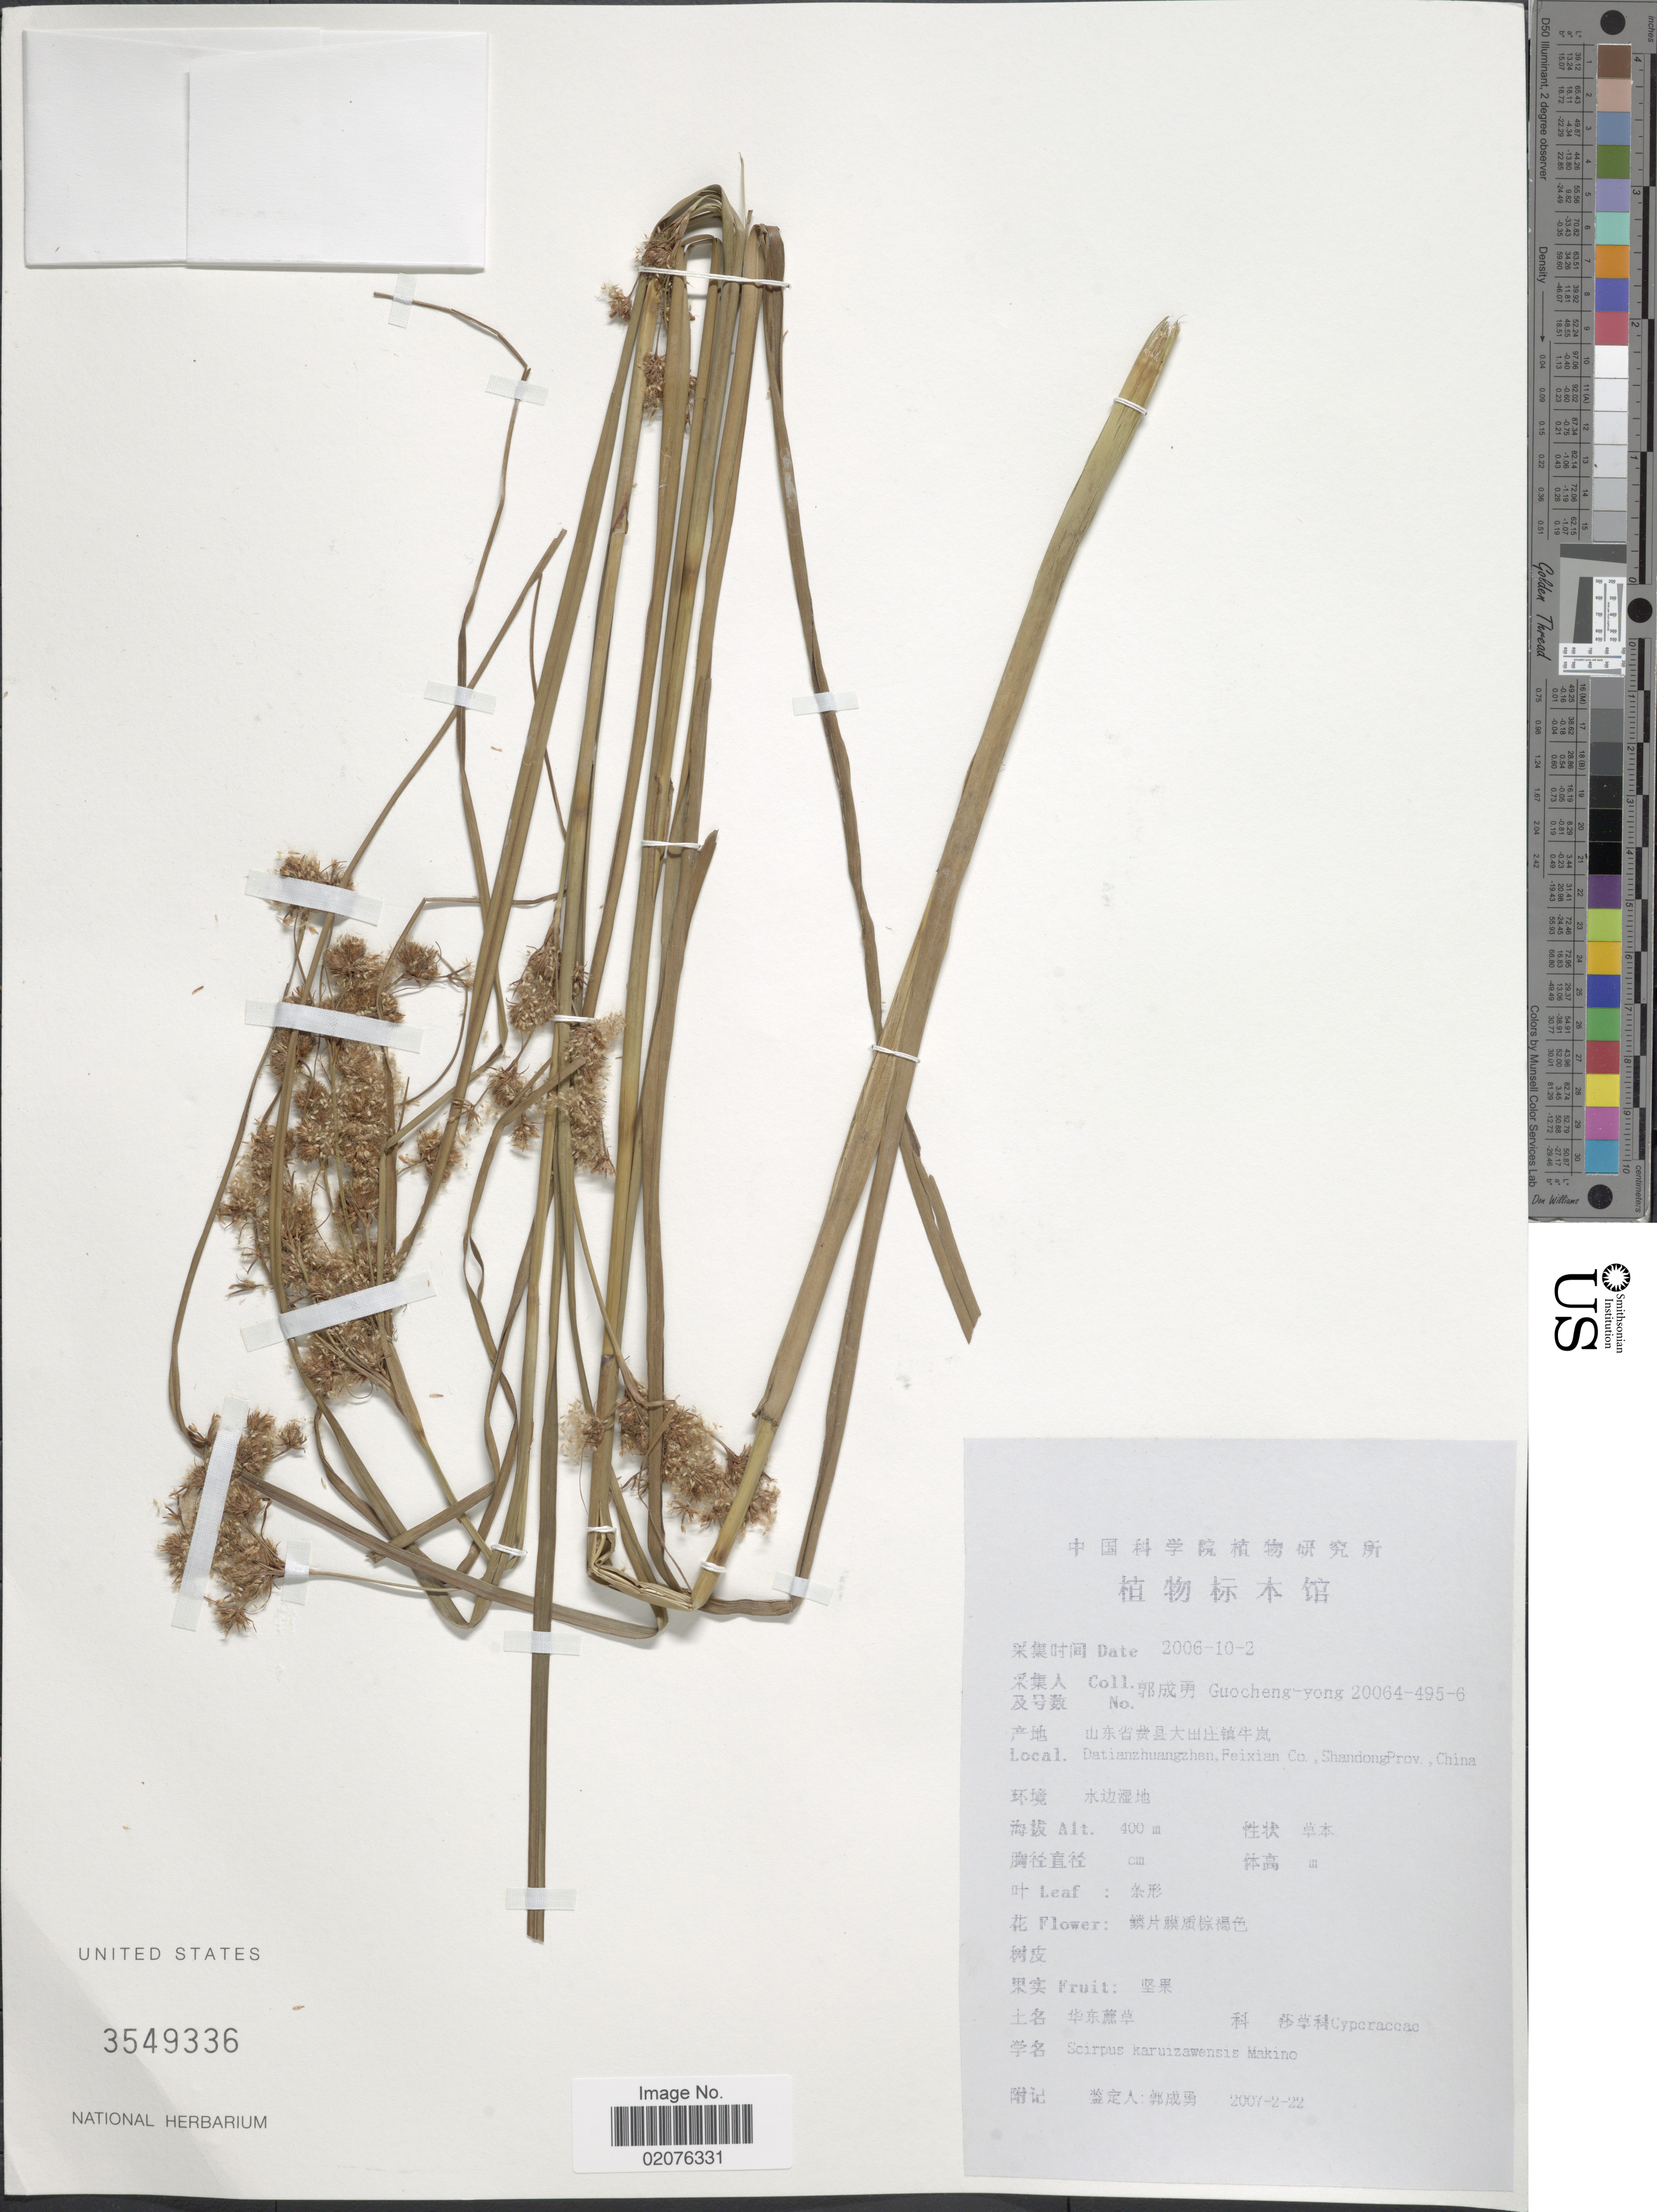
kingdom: Plantae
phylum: Tracheophyta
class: Liliopsida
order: Poales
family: Cyperaceae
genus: Scirpus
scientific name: Scirpus karuisawensis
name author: Makino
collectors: Guo cheng-yong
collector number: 20064-495-6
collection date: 2006-10-02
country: China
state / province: Shandong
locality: Datianzhuangzhen, Feixian Co. ShandongProv.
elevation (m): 400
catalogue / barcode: US 3549336